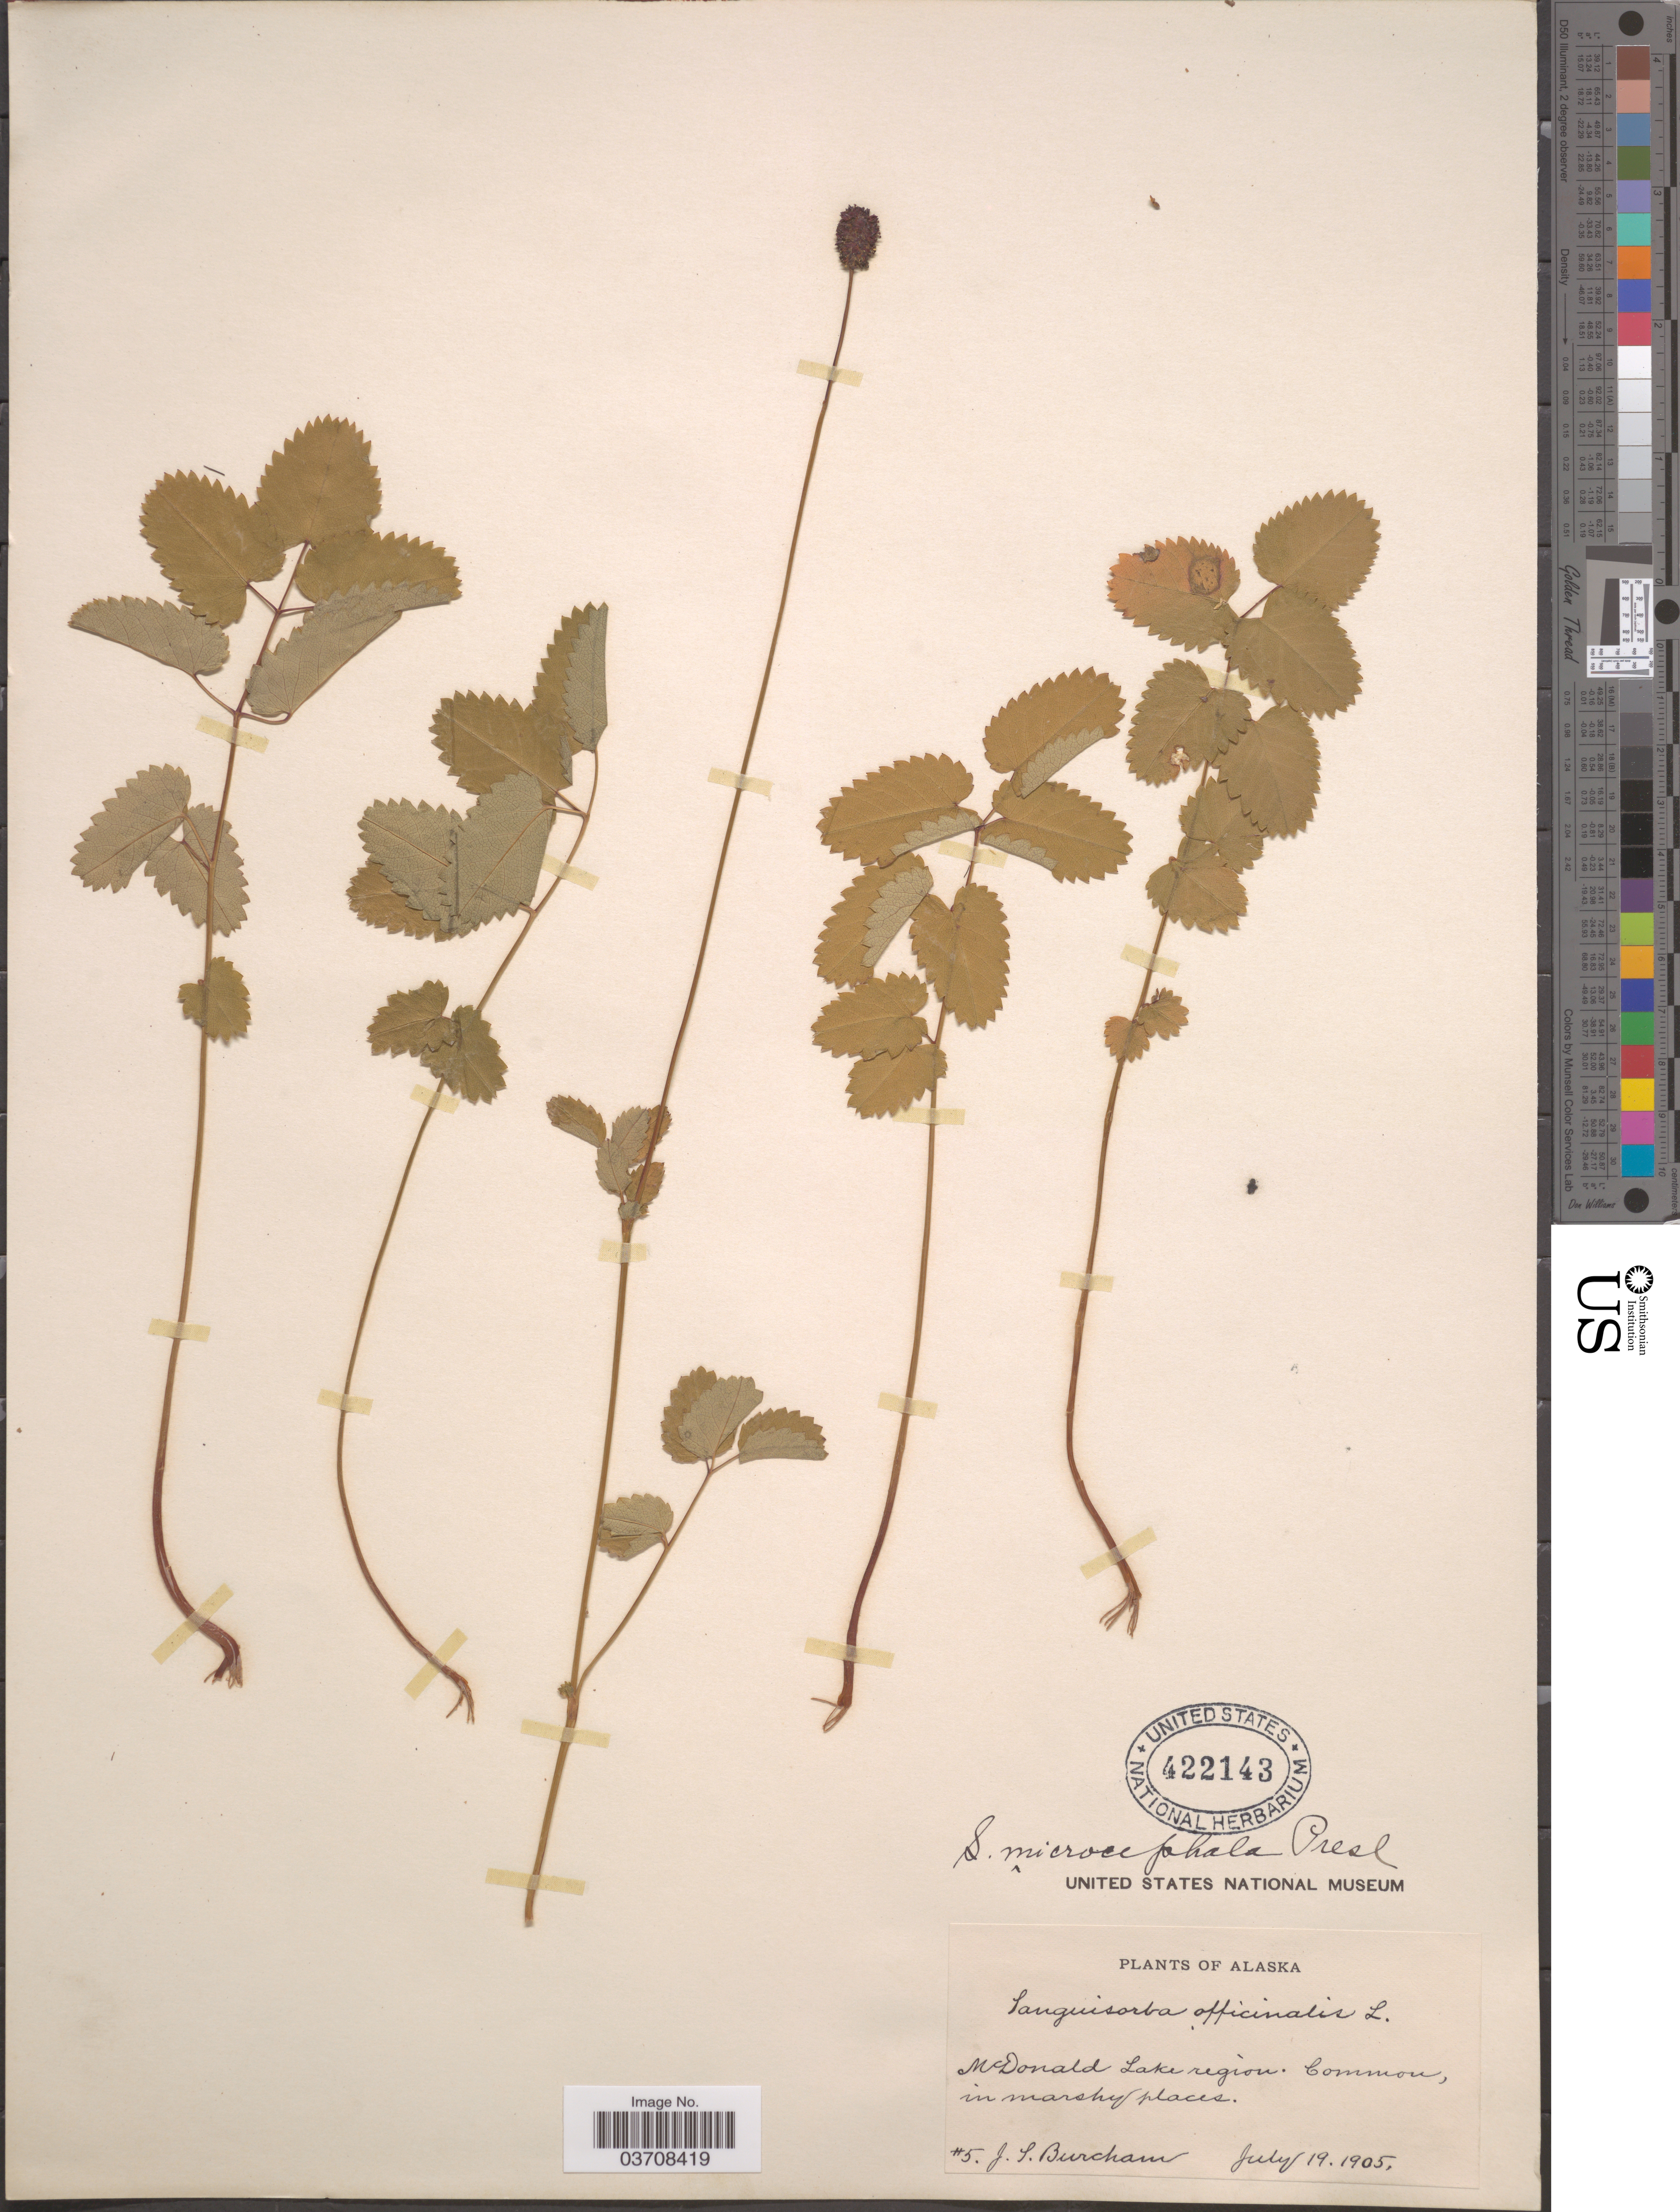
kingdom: Plantae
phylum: Tracheophyta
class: Magnoliopsida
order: Rosales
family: Rosaceae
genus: Sanguisorba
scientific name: Sanguisorba officinalis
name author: L.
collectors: J. Burcham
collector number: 5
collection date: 1905-07-19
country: United States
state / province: Alaska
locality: McDonald Lake region. In marshy places.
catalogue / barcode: US 422143